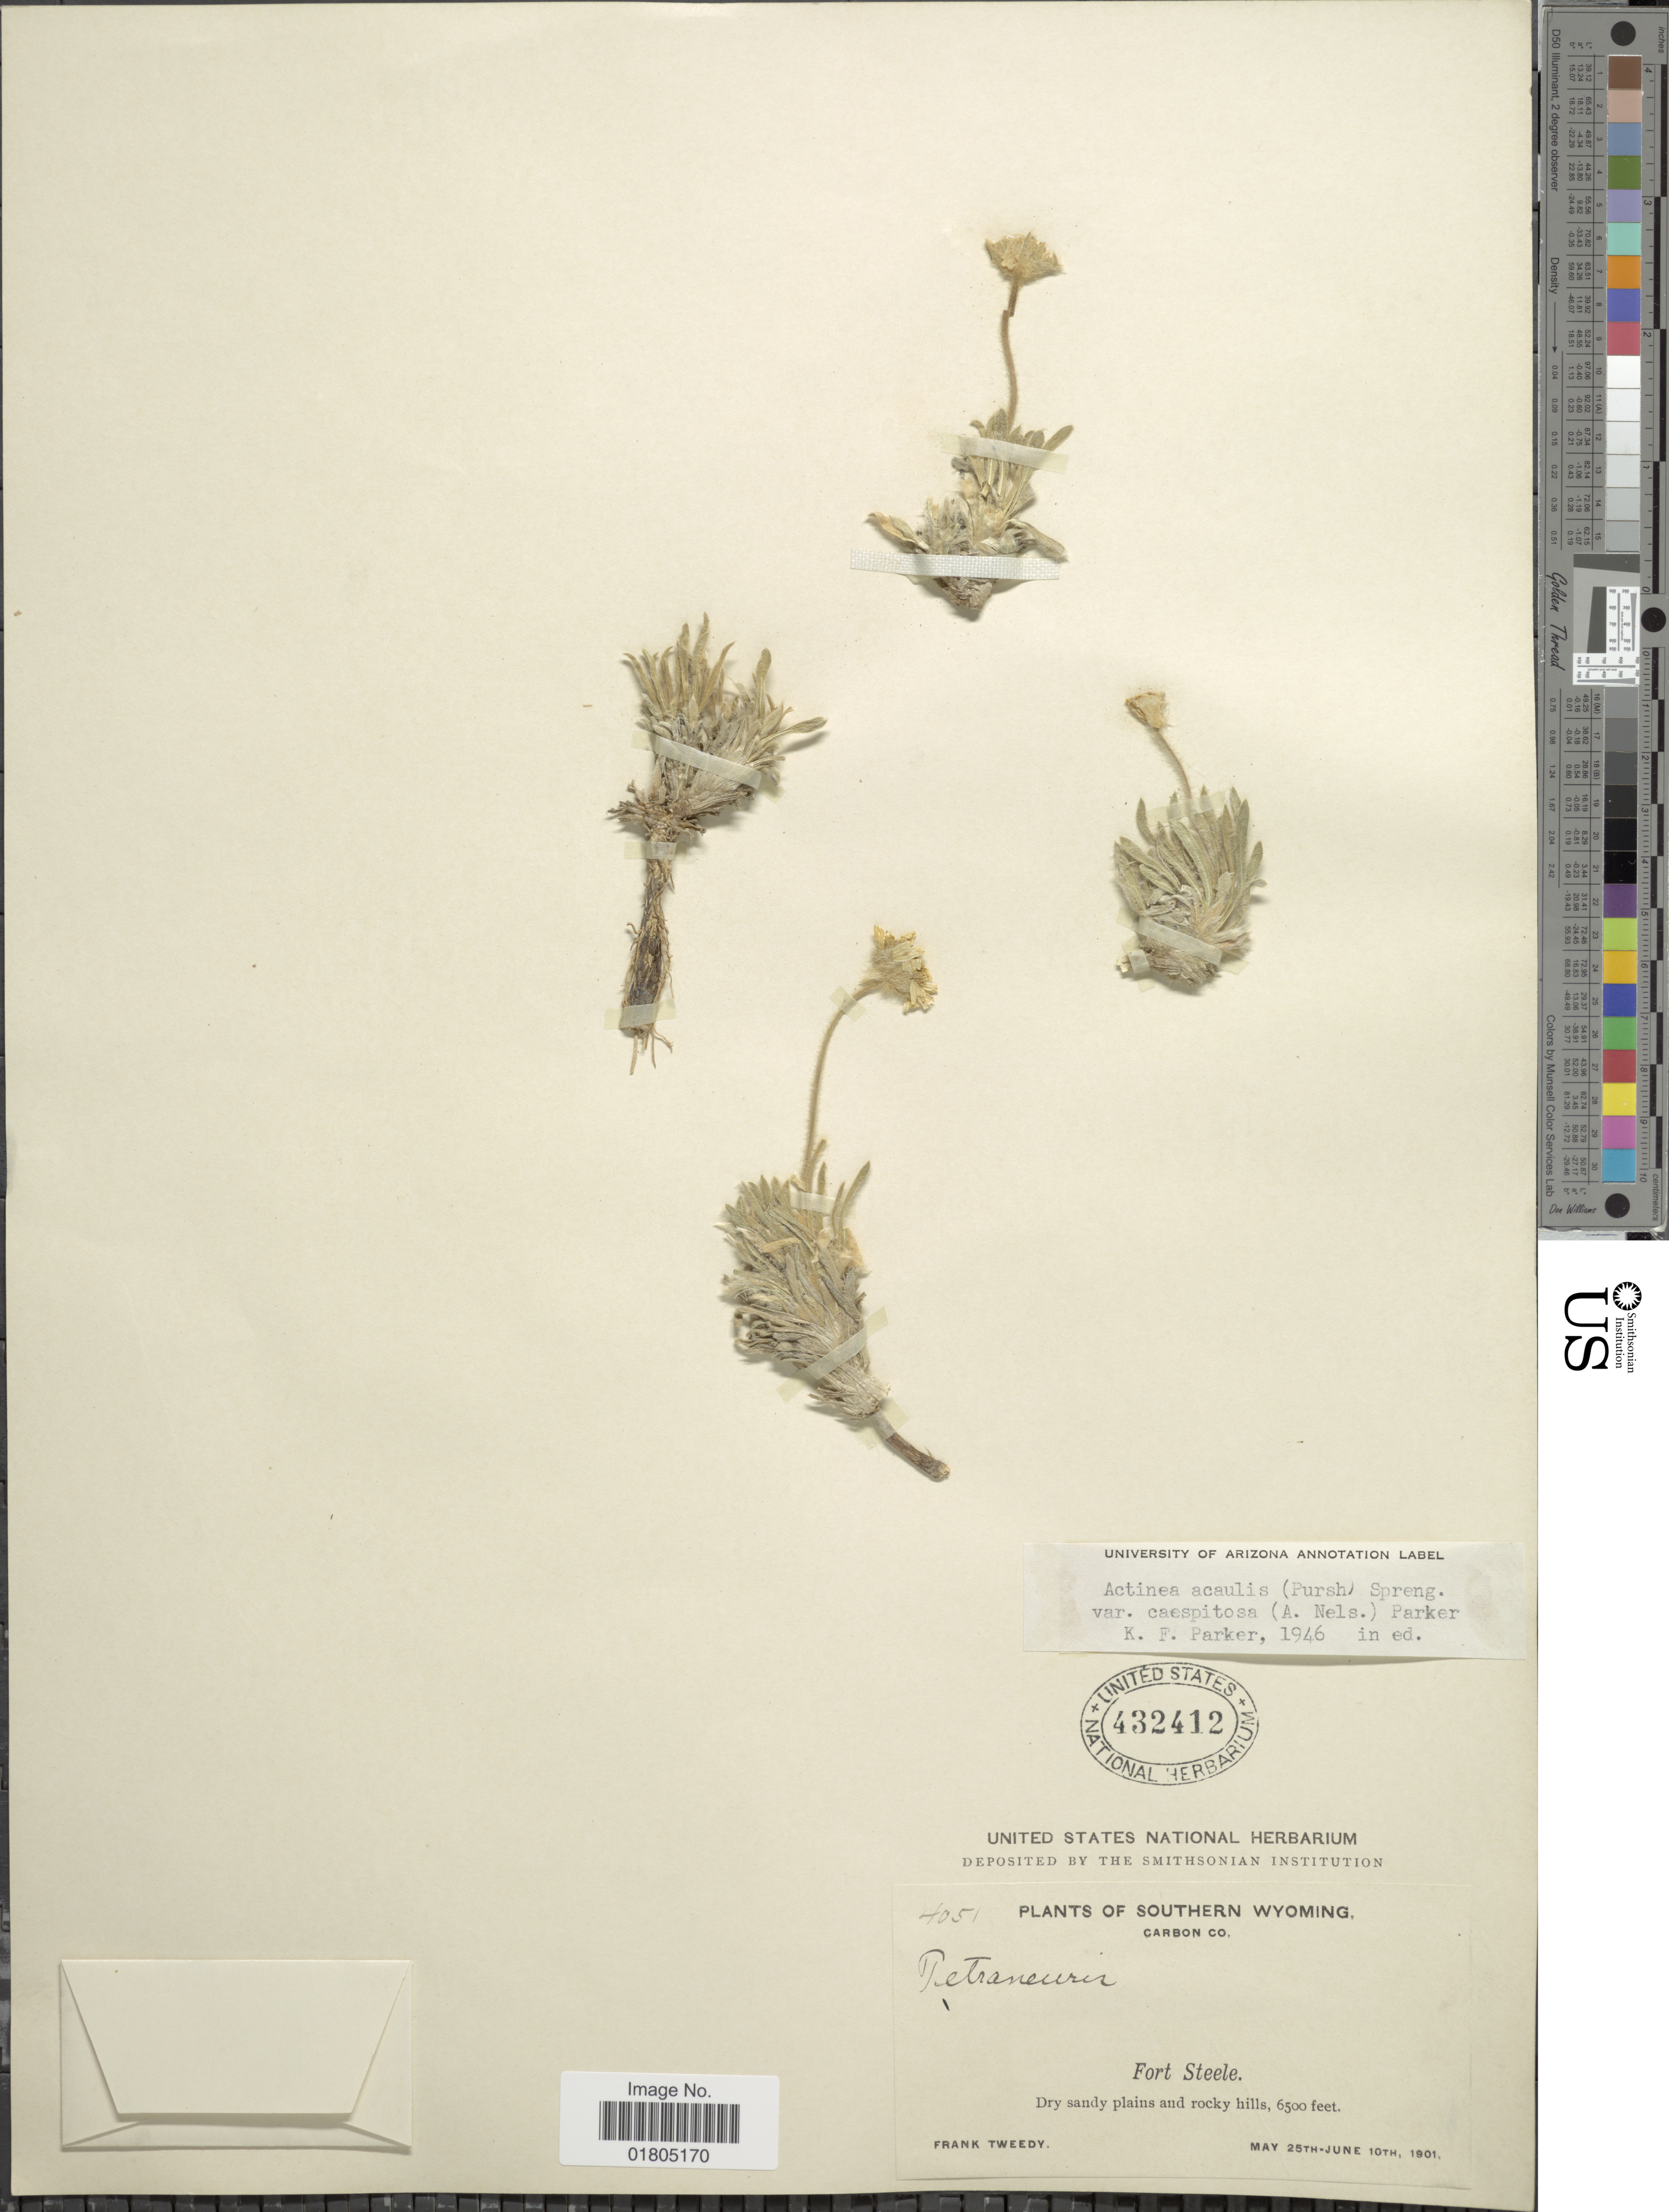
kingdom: Plantae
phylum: Tracheophyta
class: Magnoliopsida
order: Asterales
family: Asteraceae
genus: Actinea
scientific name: Actinea acaulis var. caespitosa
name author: (A. Nelson) K.F. Parker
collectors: F. Tweedy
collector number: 4051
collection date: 1901-05-25/1901-06-10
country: United States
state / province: Wyoming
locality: Southern Wyoming, Carbon Co., Fort Steele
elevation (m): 1981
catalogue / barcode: US 432412